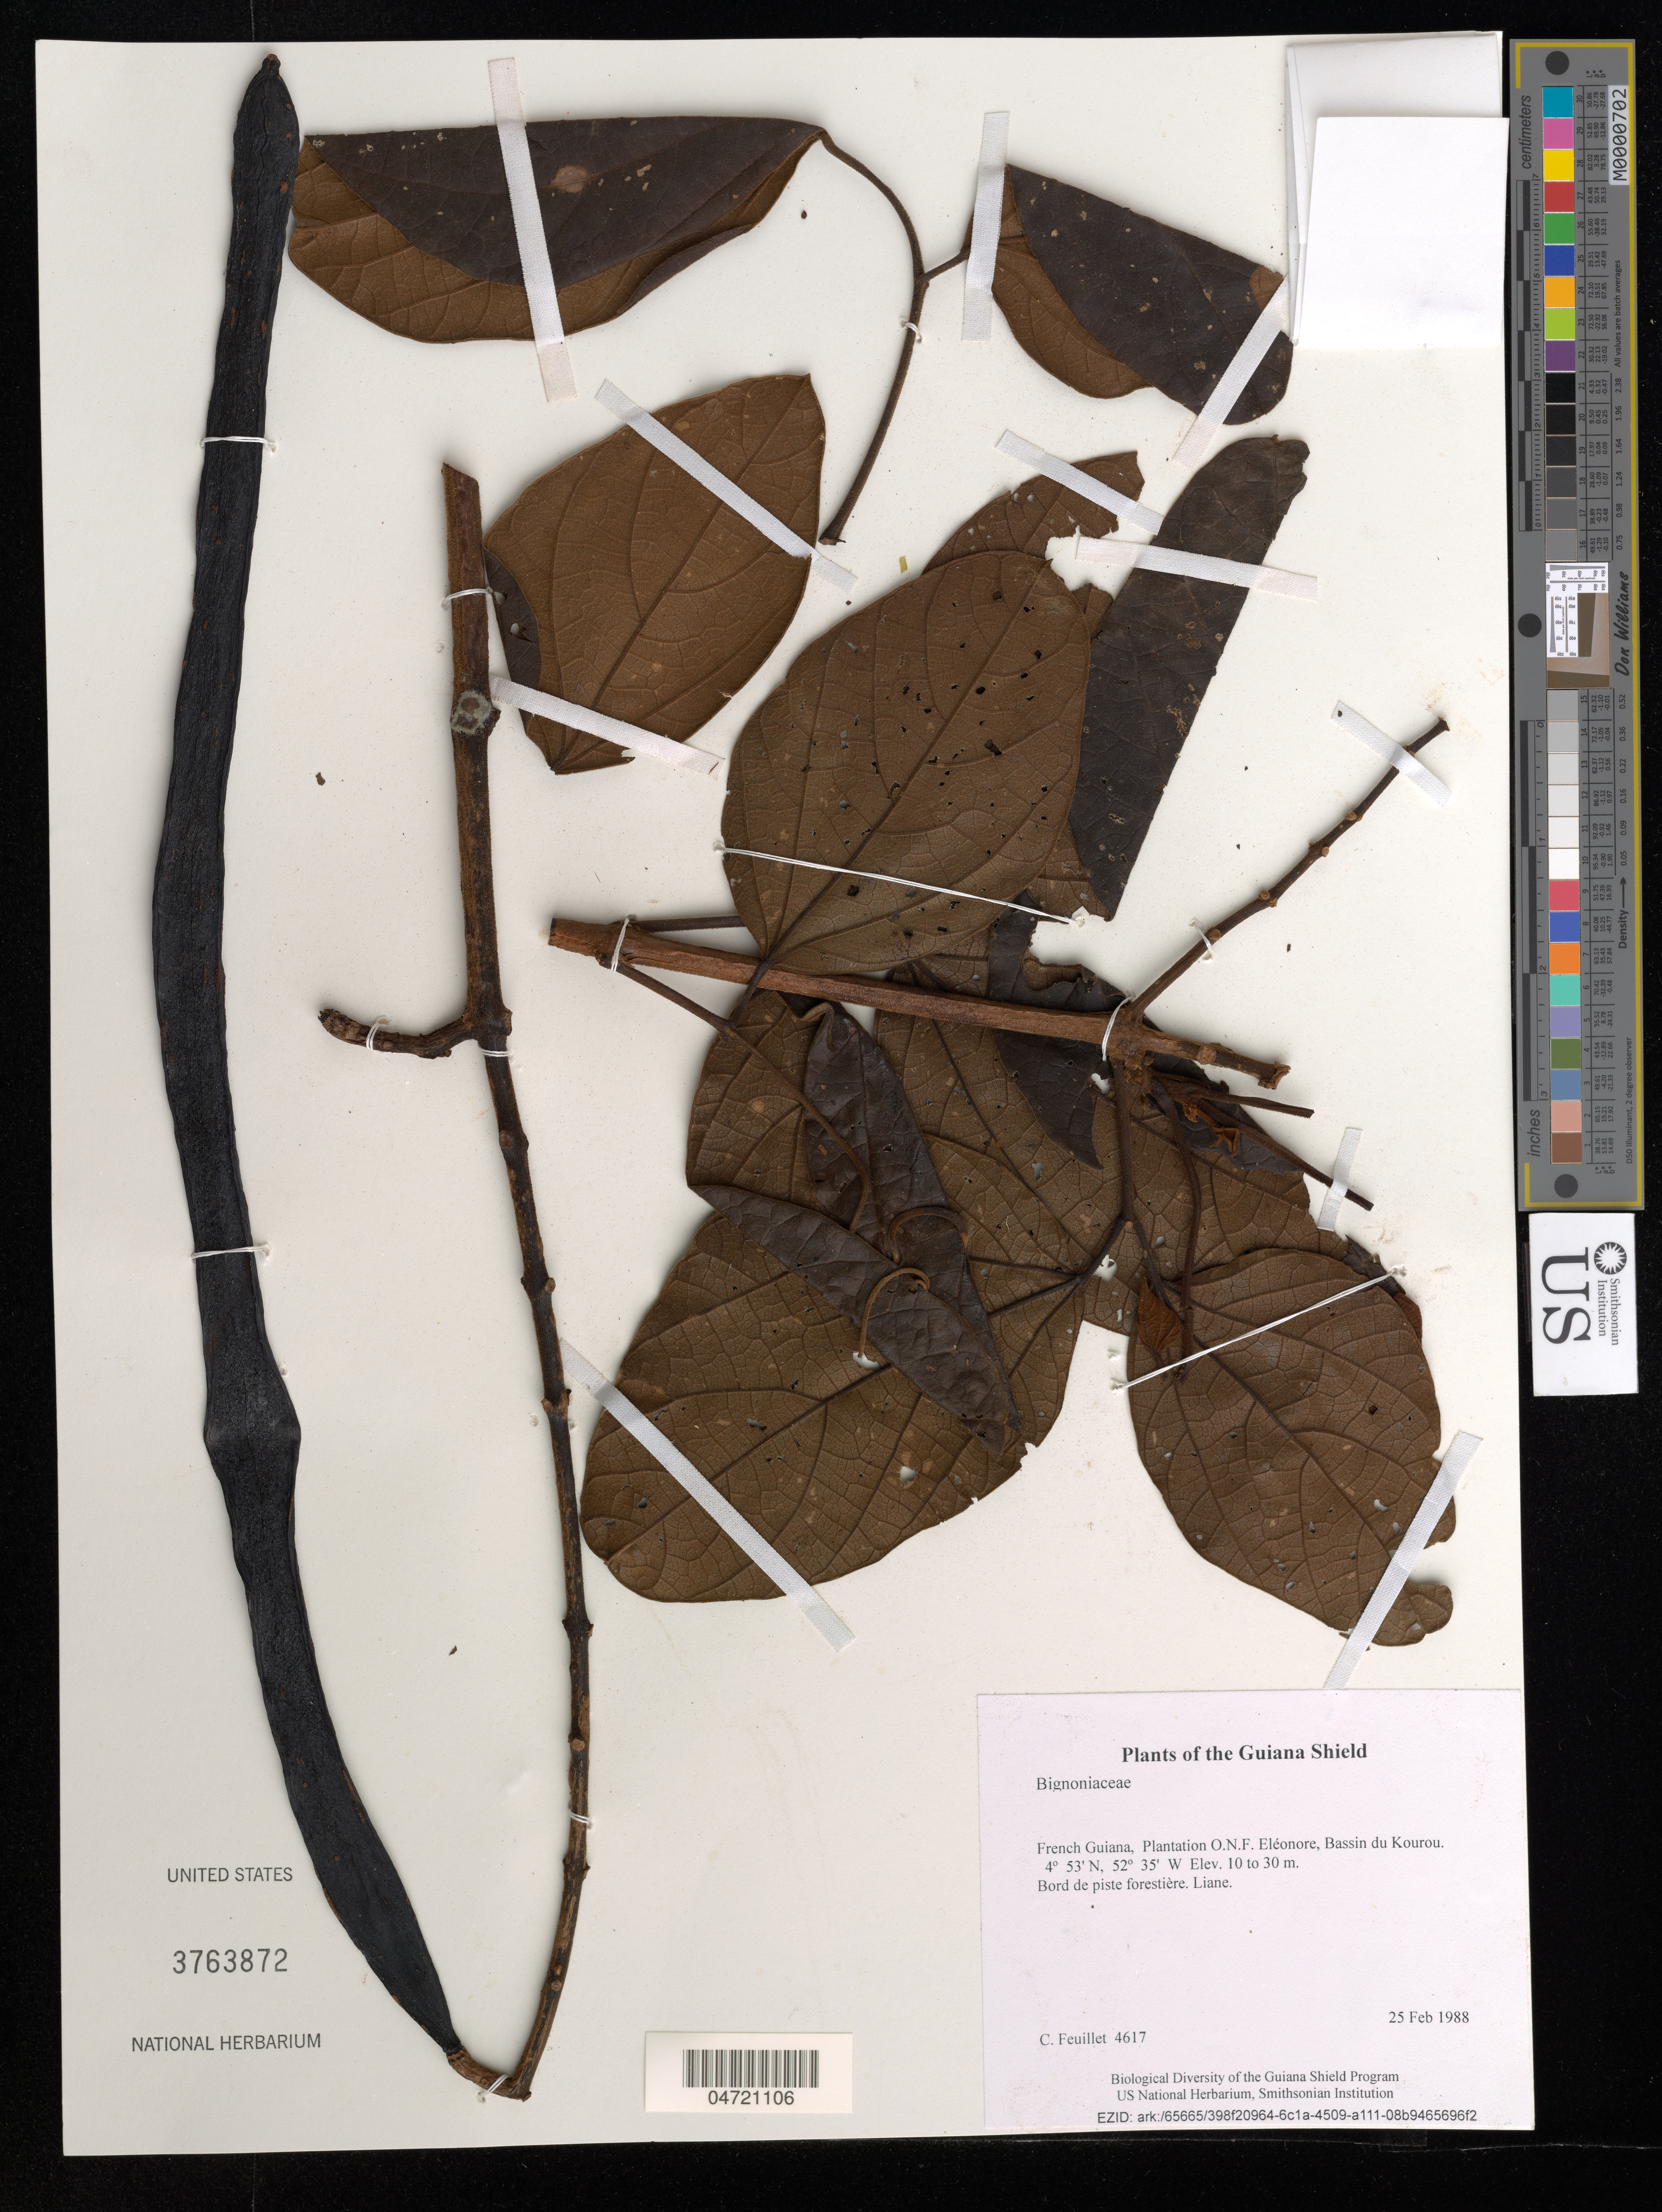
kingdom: Plantae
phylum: Tracheophyta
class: Magnoliopsida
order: Lamiales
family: Bignoniaceae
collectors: C. Feuillet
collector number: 4617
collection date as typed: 25 Feb 1988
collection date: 1988-02-25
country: French Guiana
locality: Plantation O.N.F. Eléonore, Bassin du Kourou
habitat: Bord de piste forestière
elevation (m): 10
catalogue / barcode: US 3763872